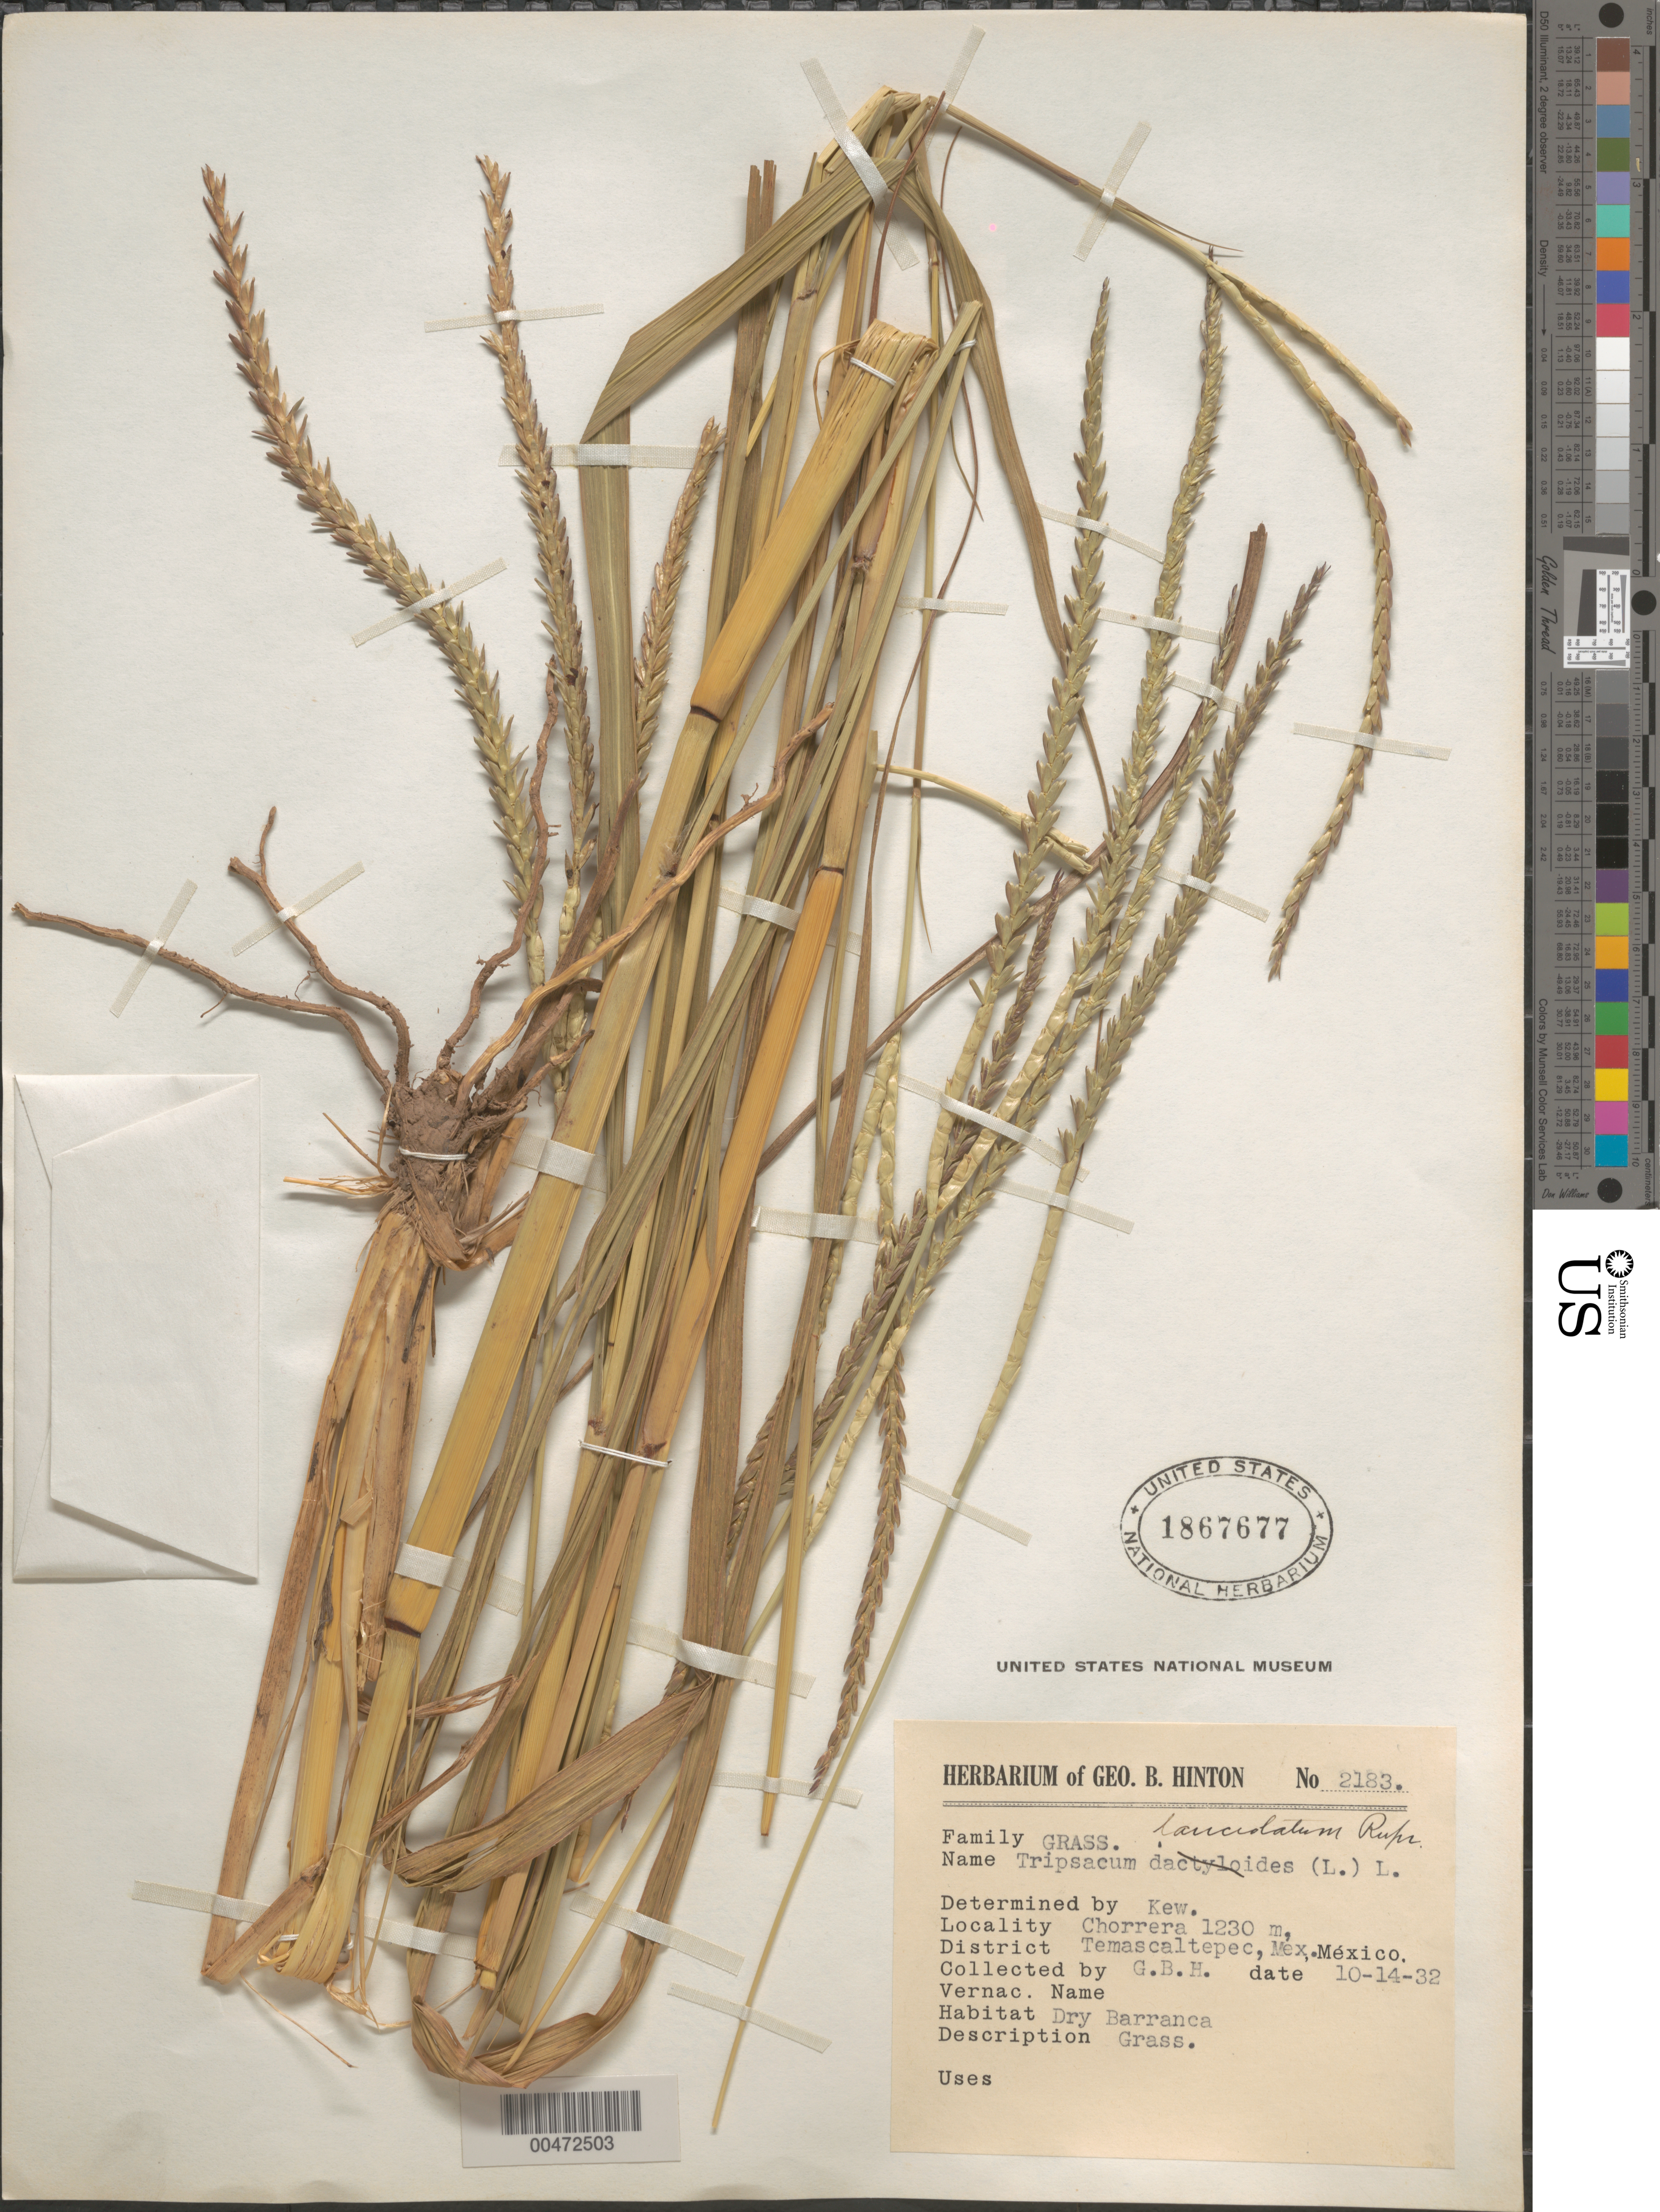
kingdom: Plantae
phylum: Tracheophyta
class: Liliopsida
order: Poales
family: Poaceae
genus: Tripsacum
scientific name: Tripsacum lanceolatum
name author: Rupr. ex E. Fourn.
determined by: Kew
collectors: G. B. Hinton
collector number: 2183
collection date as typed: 14 Oct 1932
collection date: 1932-10-14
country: Mexico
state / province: México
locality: Chorrera, Temascaltepec Dist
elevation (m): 1230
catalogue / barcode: US 1867677